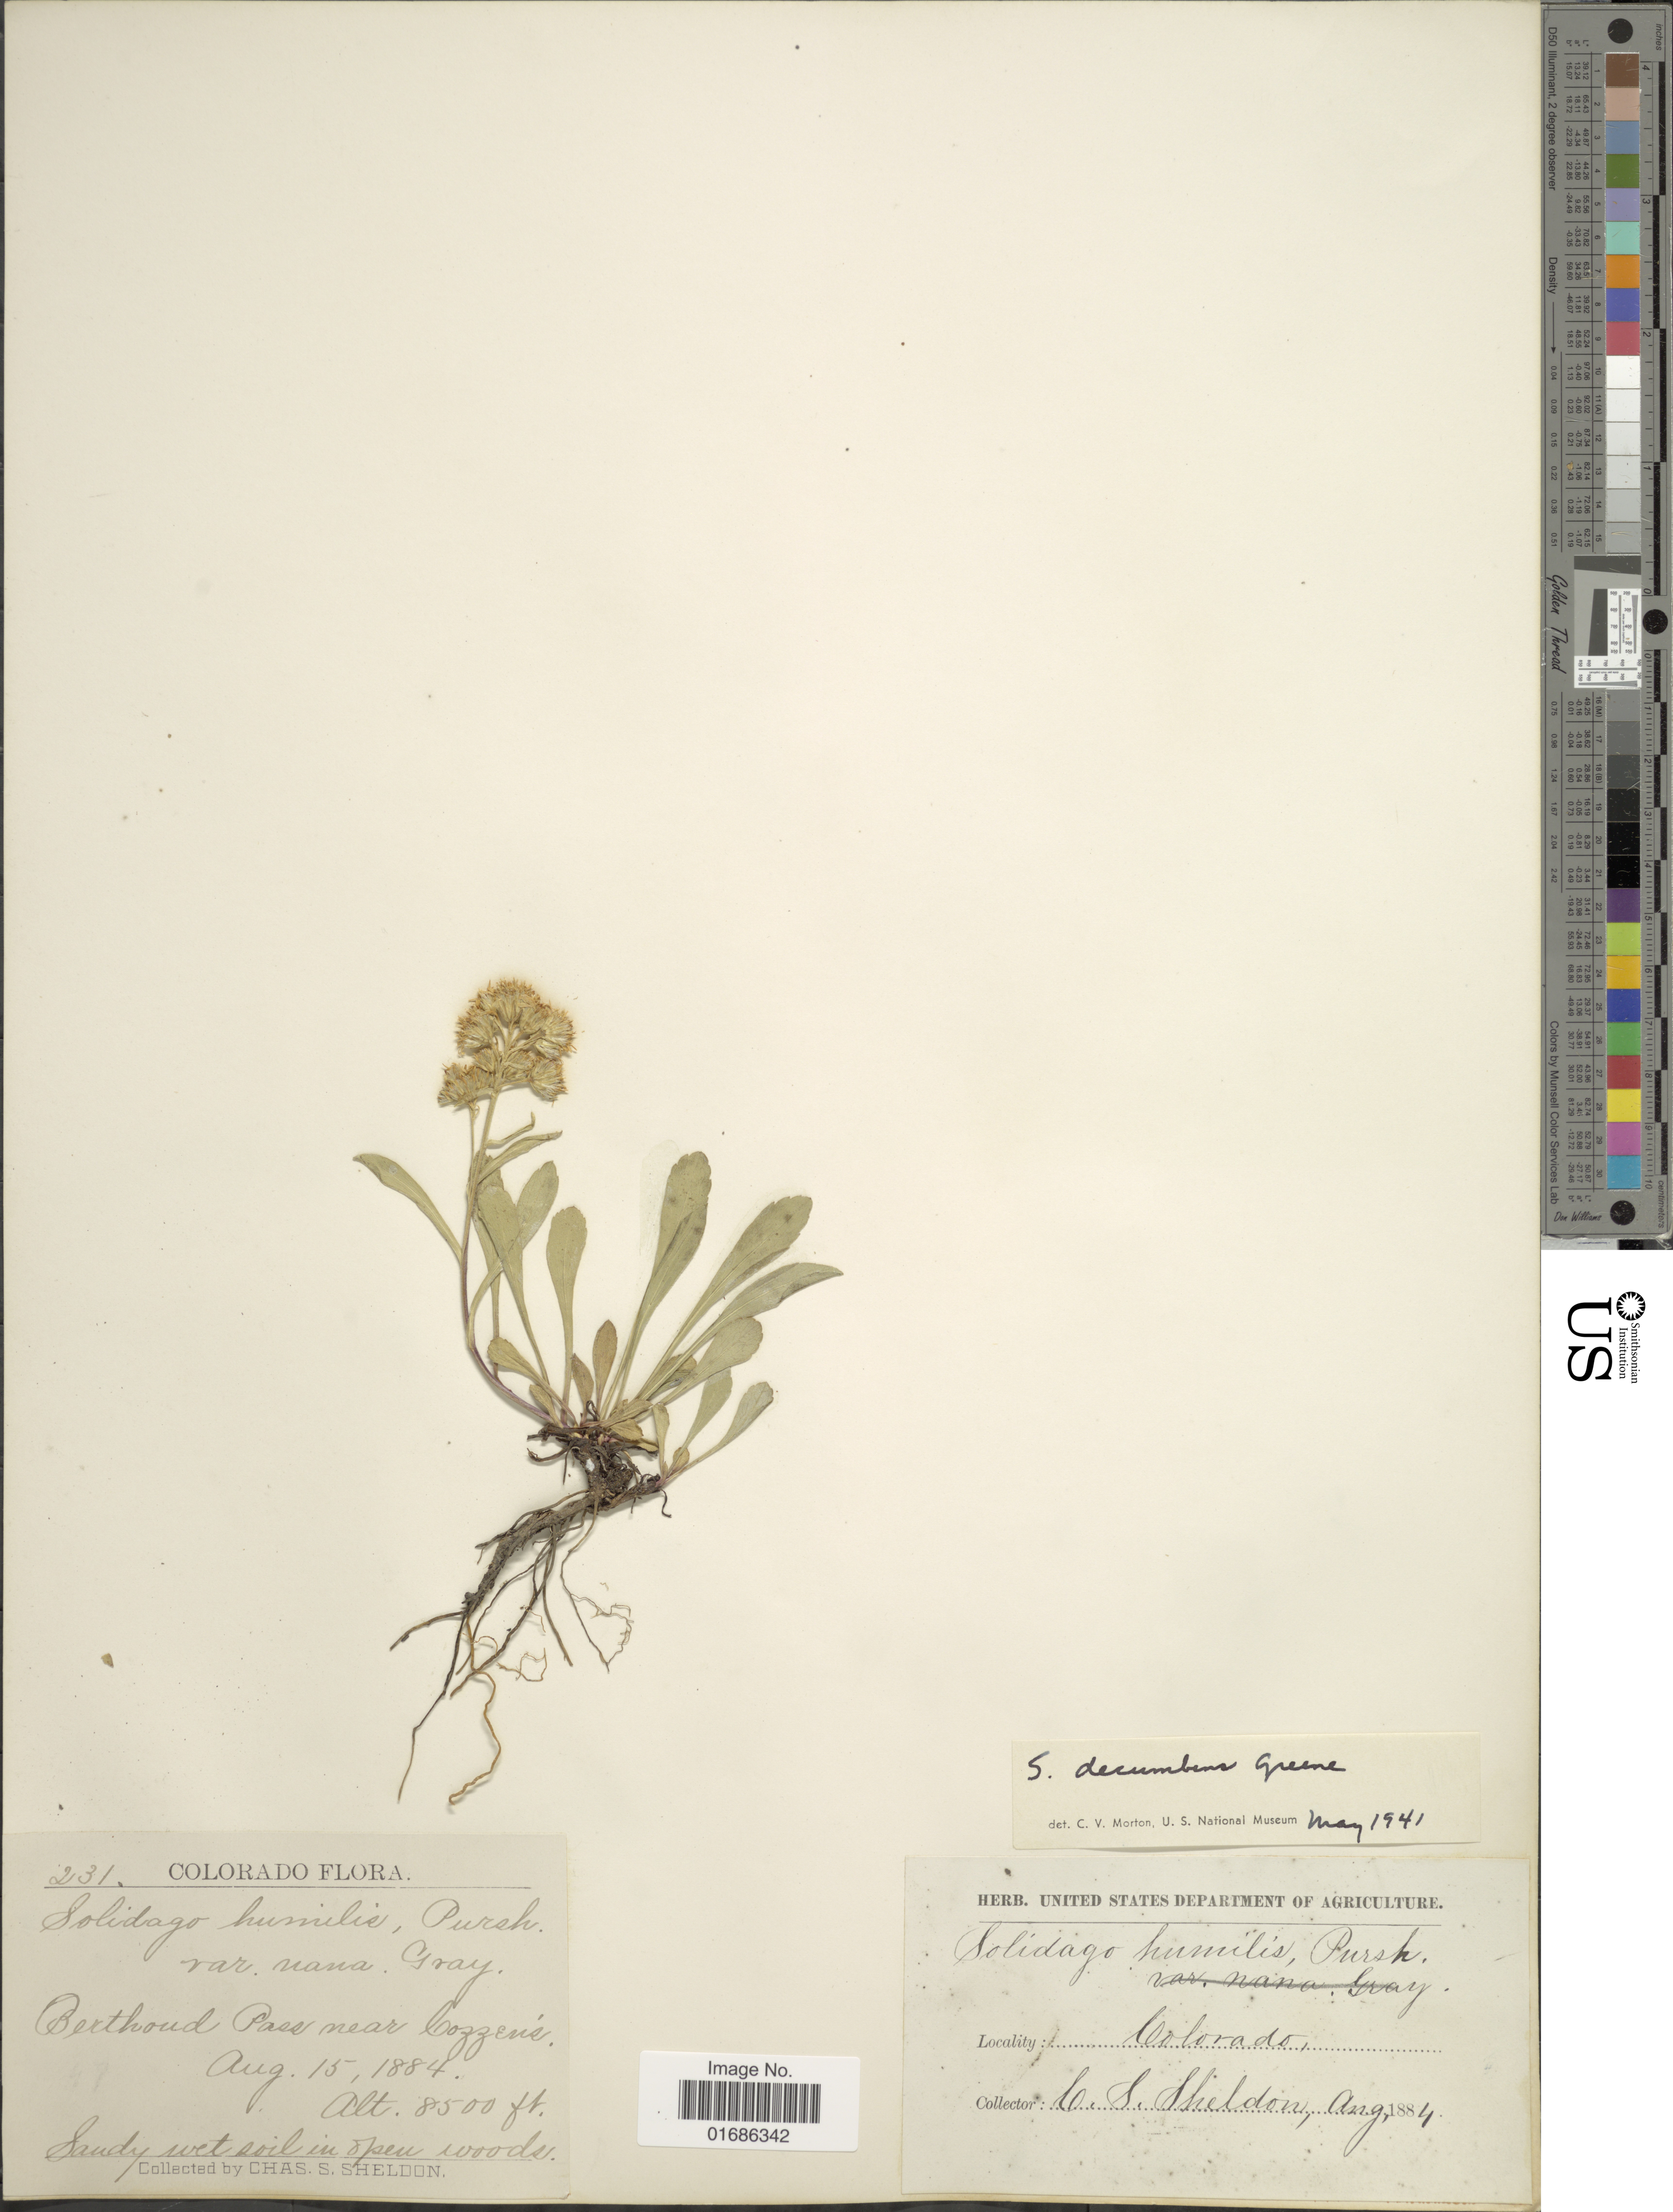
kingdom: Plantae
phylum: Tracheophyta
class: Magnoliopsida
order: Asterales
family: Asteraceae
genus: Solidago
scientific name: Solidago decumbens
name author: Greene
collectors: C. S. Sheldon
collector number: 231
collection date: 1884-08-15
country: United States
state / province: Colorado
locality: Berthoud Pass near Cozzen's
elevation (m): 2591